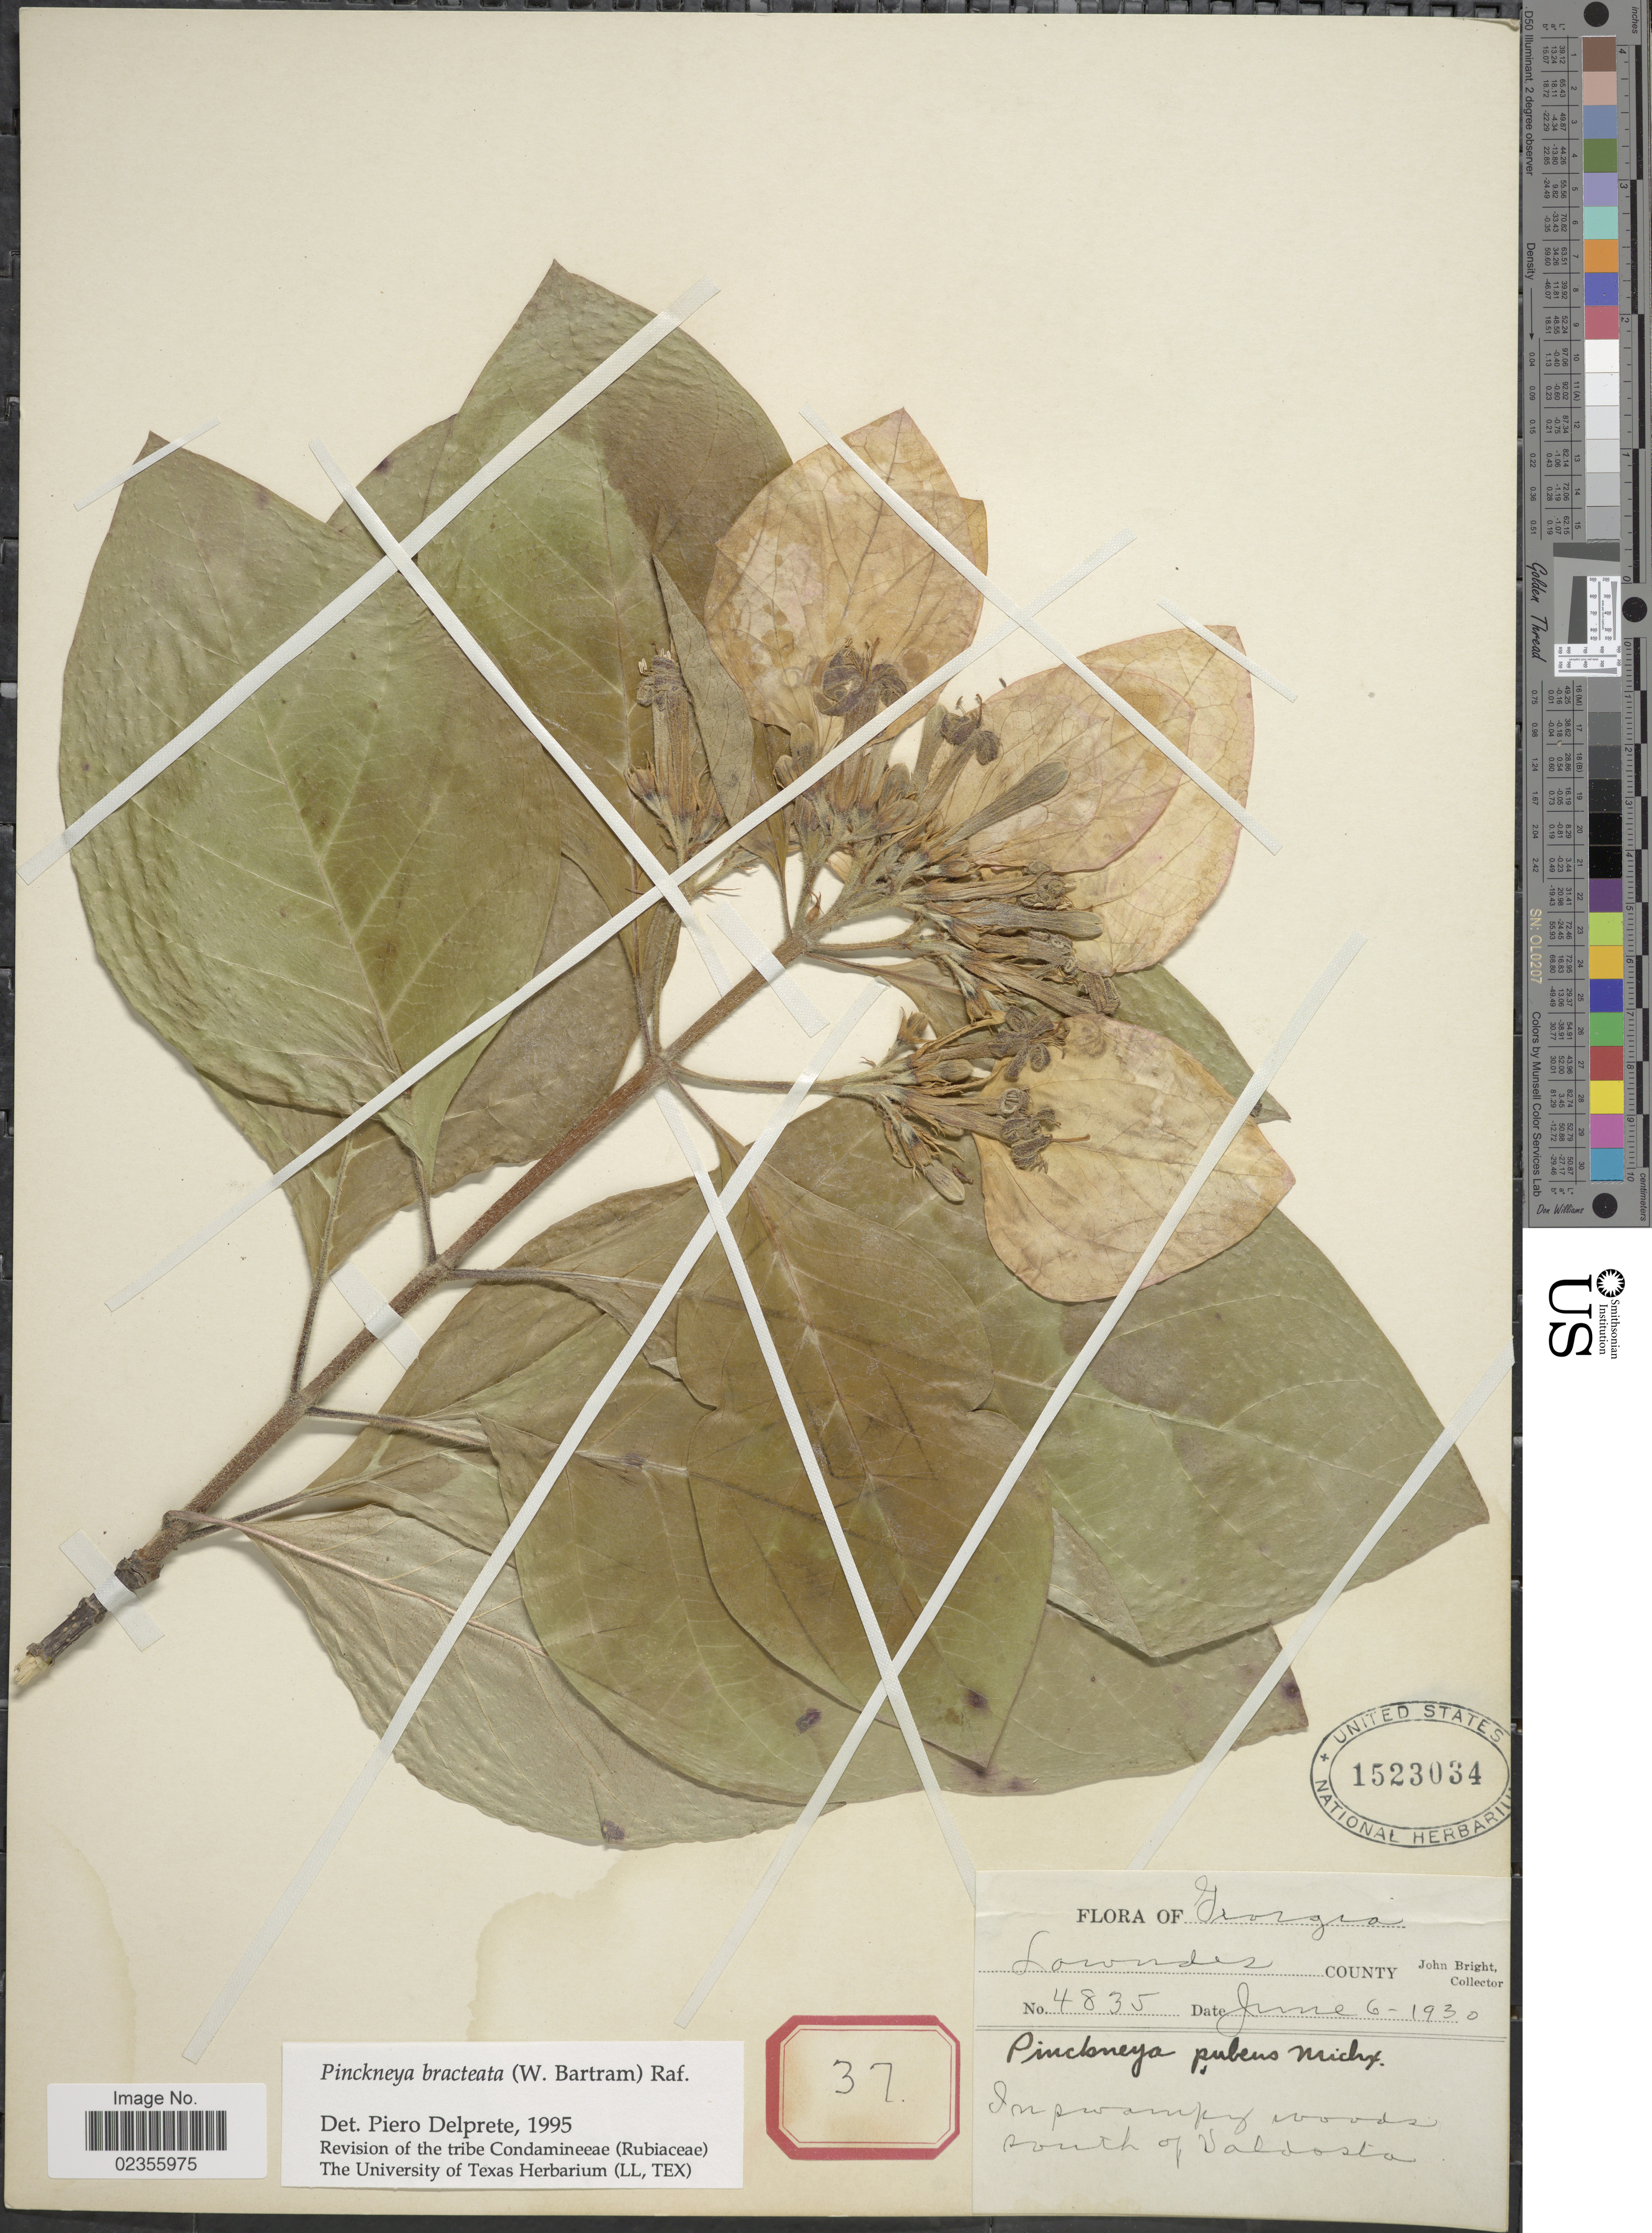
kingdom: Plantae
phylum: Tracheophyta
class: Magnoliopsida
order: Gentianales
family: Rubiaceae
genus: Pinckneya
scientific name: Pinckneya pubens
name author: Michx.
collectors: J. Bright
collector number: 4835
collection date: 1930-06-06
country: United States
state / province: Georgia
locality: Lowndes County. In swampy woods south of Valdosta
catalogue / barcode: US 1523034